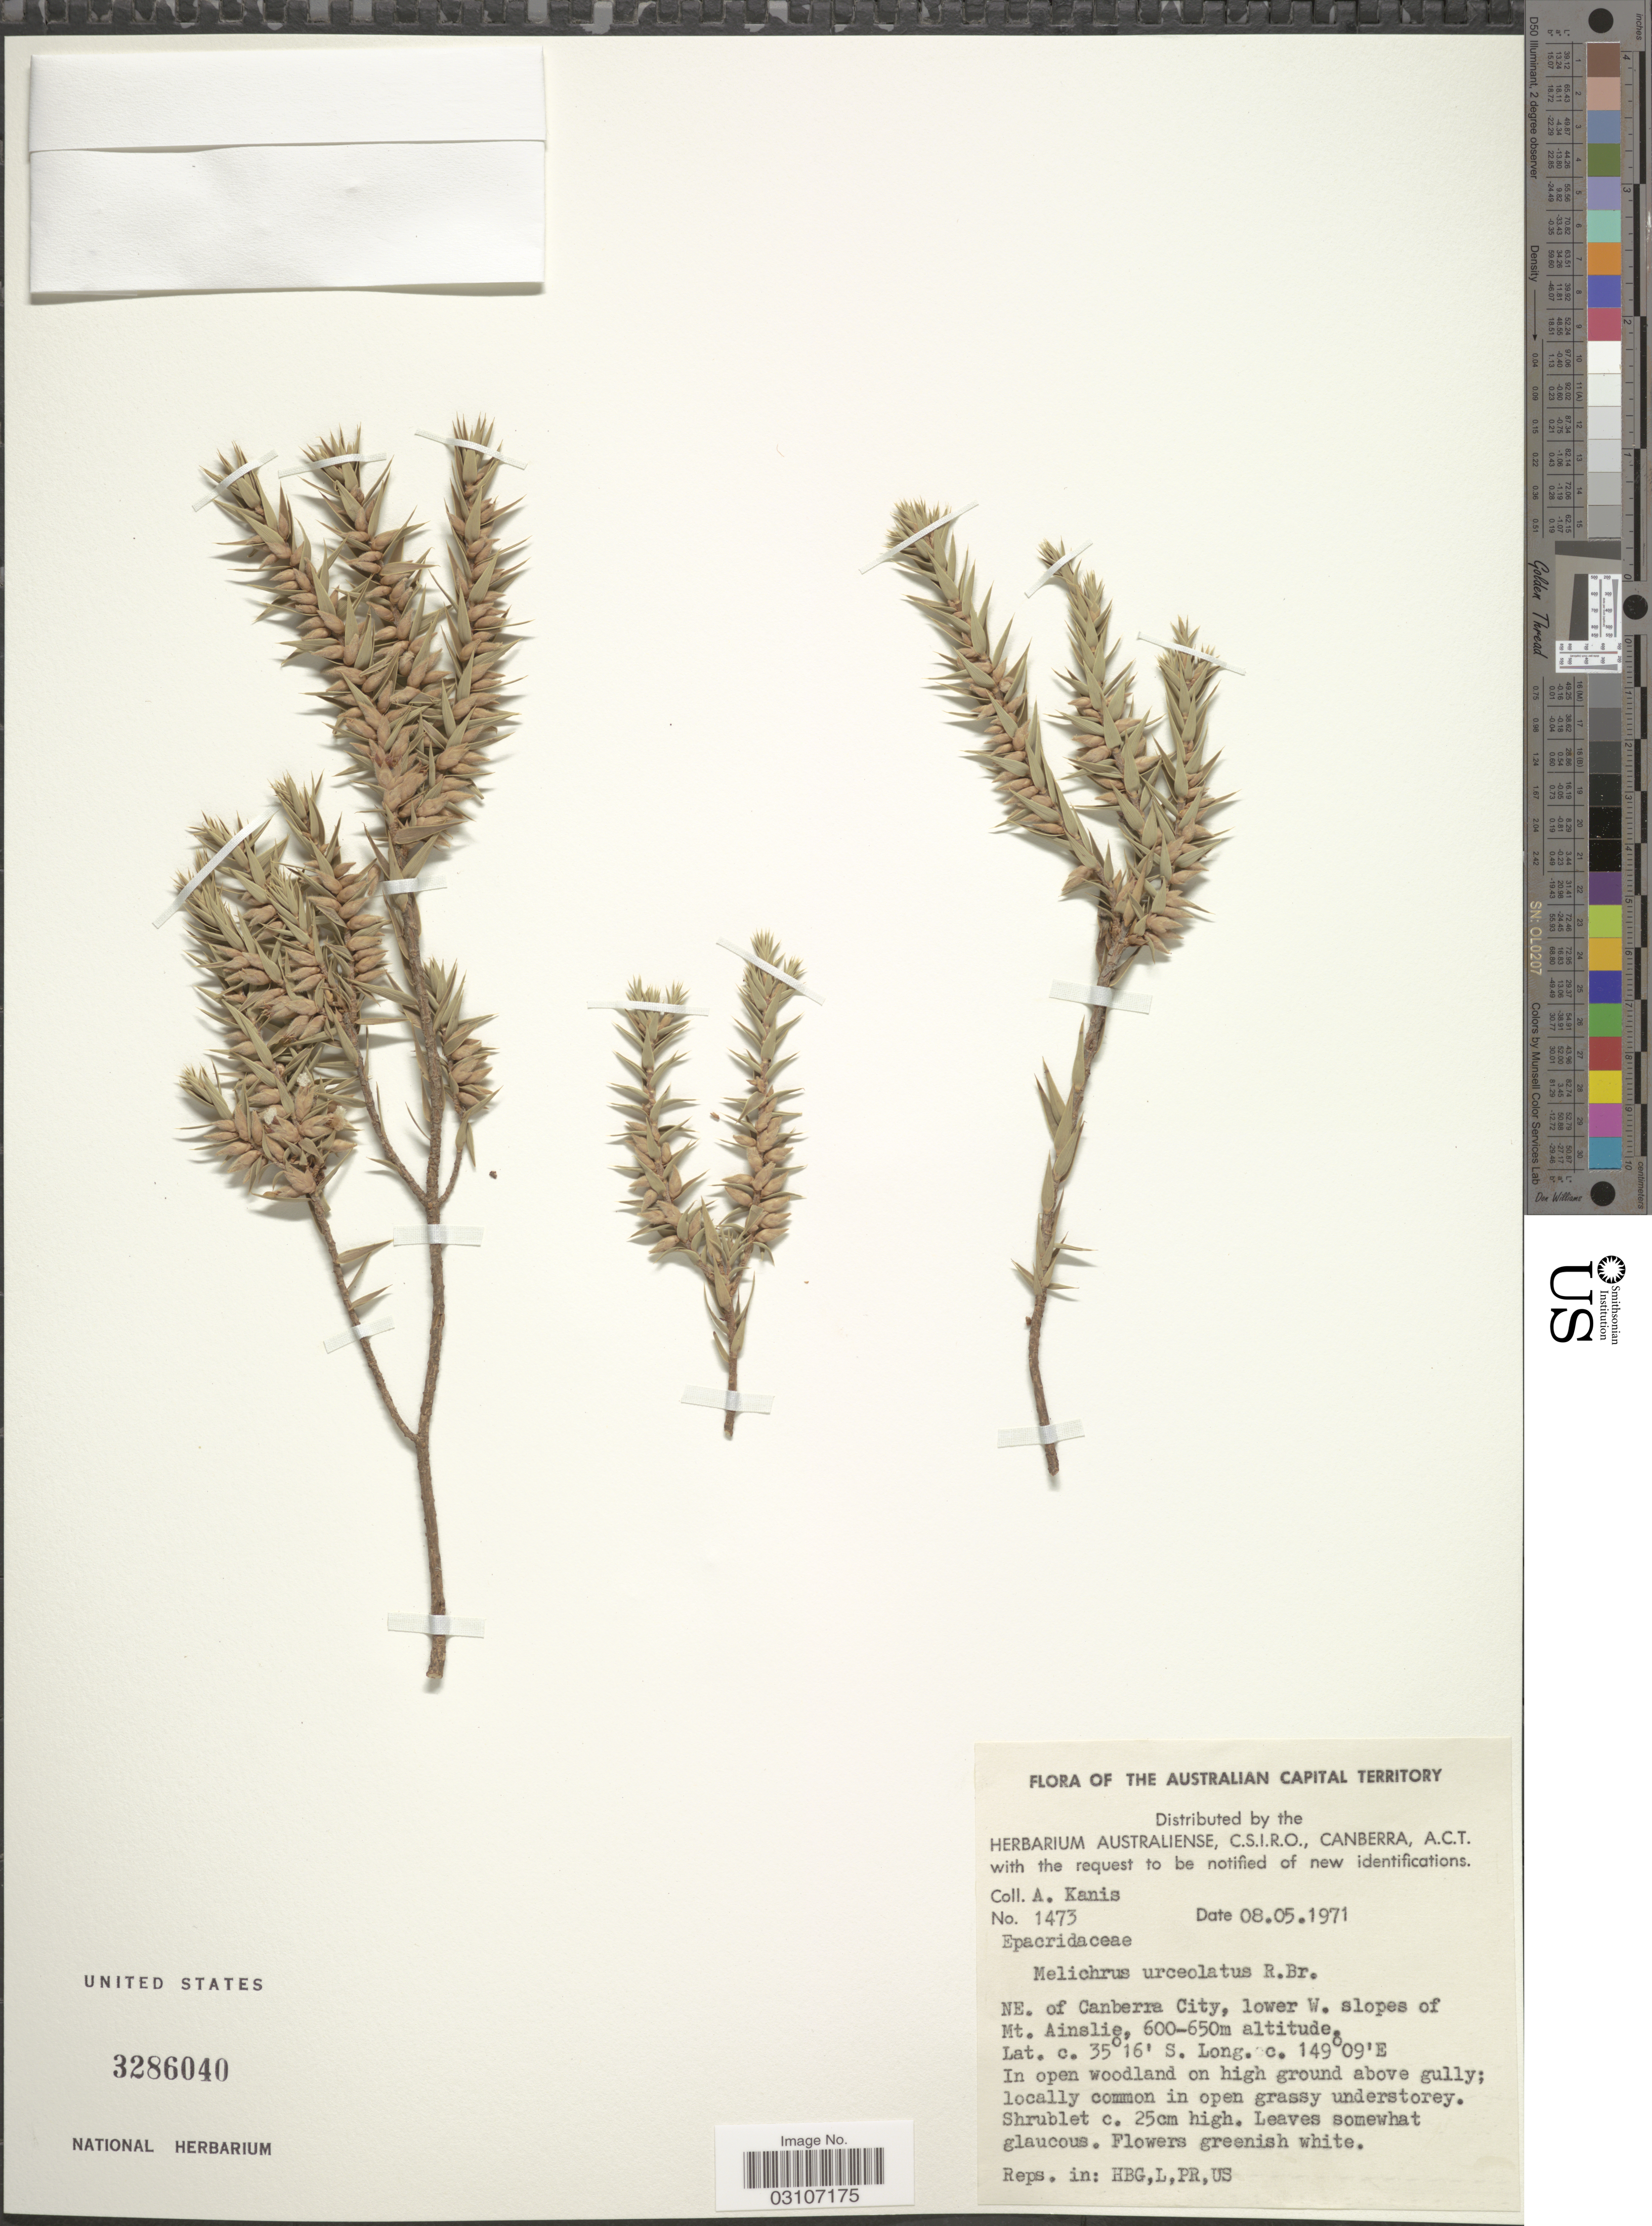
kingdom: Plantae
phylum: Tracheophyta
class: Magnoliopsida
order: Ericales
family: Ericaceae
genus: Melichrus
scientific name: Melichrus urceolatus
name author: R. Br.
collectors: A. Kanis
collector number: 1473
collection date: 1971-05-08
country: Australia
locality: Australian Capital Territory. NE. of Canberra City, lower W. slopes of Mt. Ainslie.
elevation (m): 600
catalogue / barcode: US 3286040